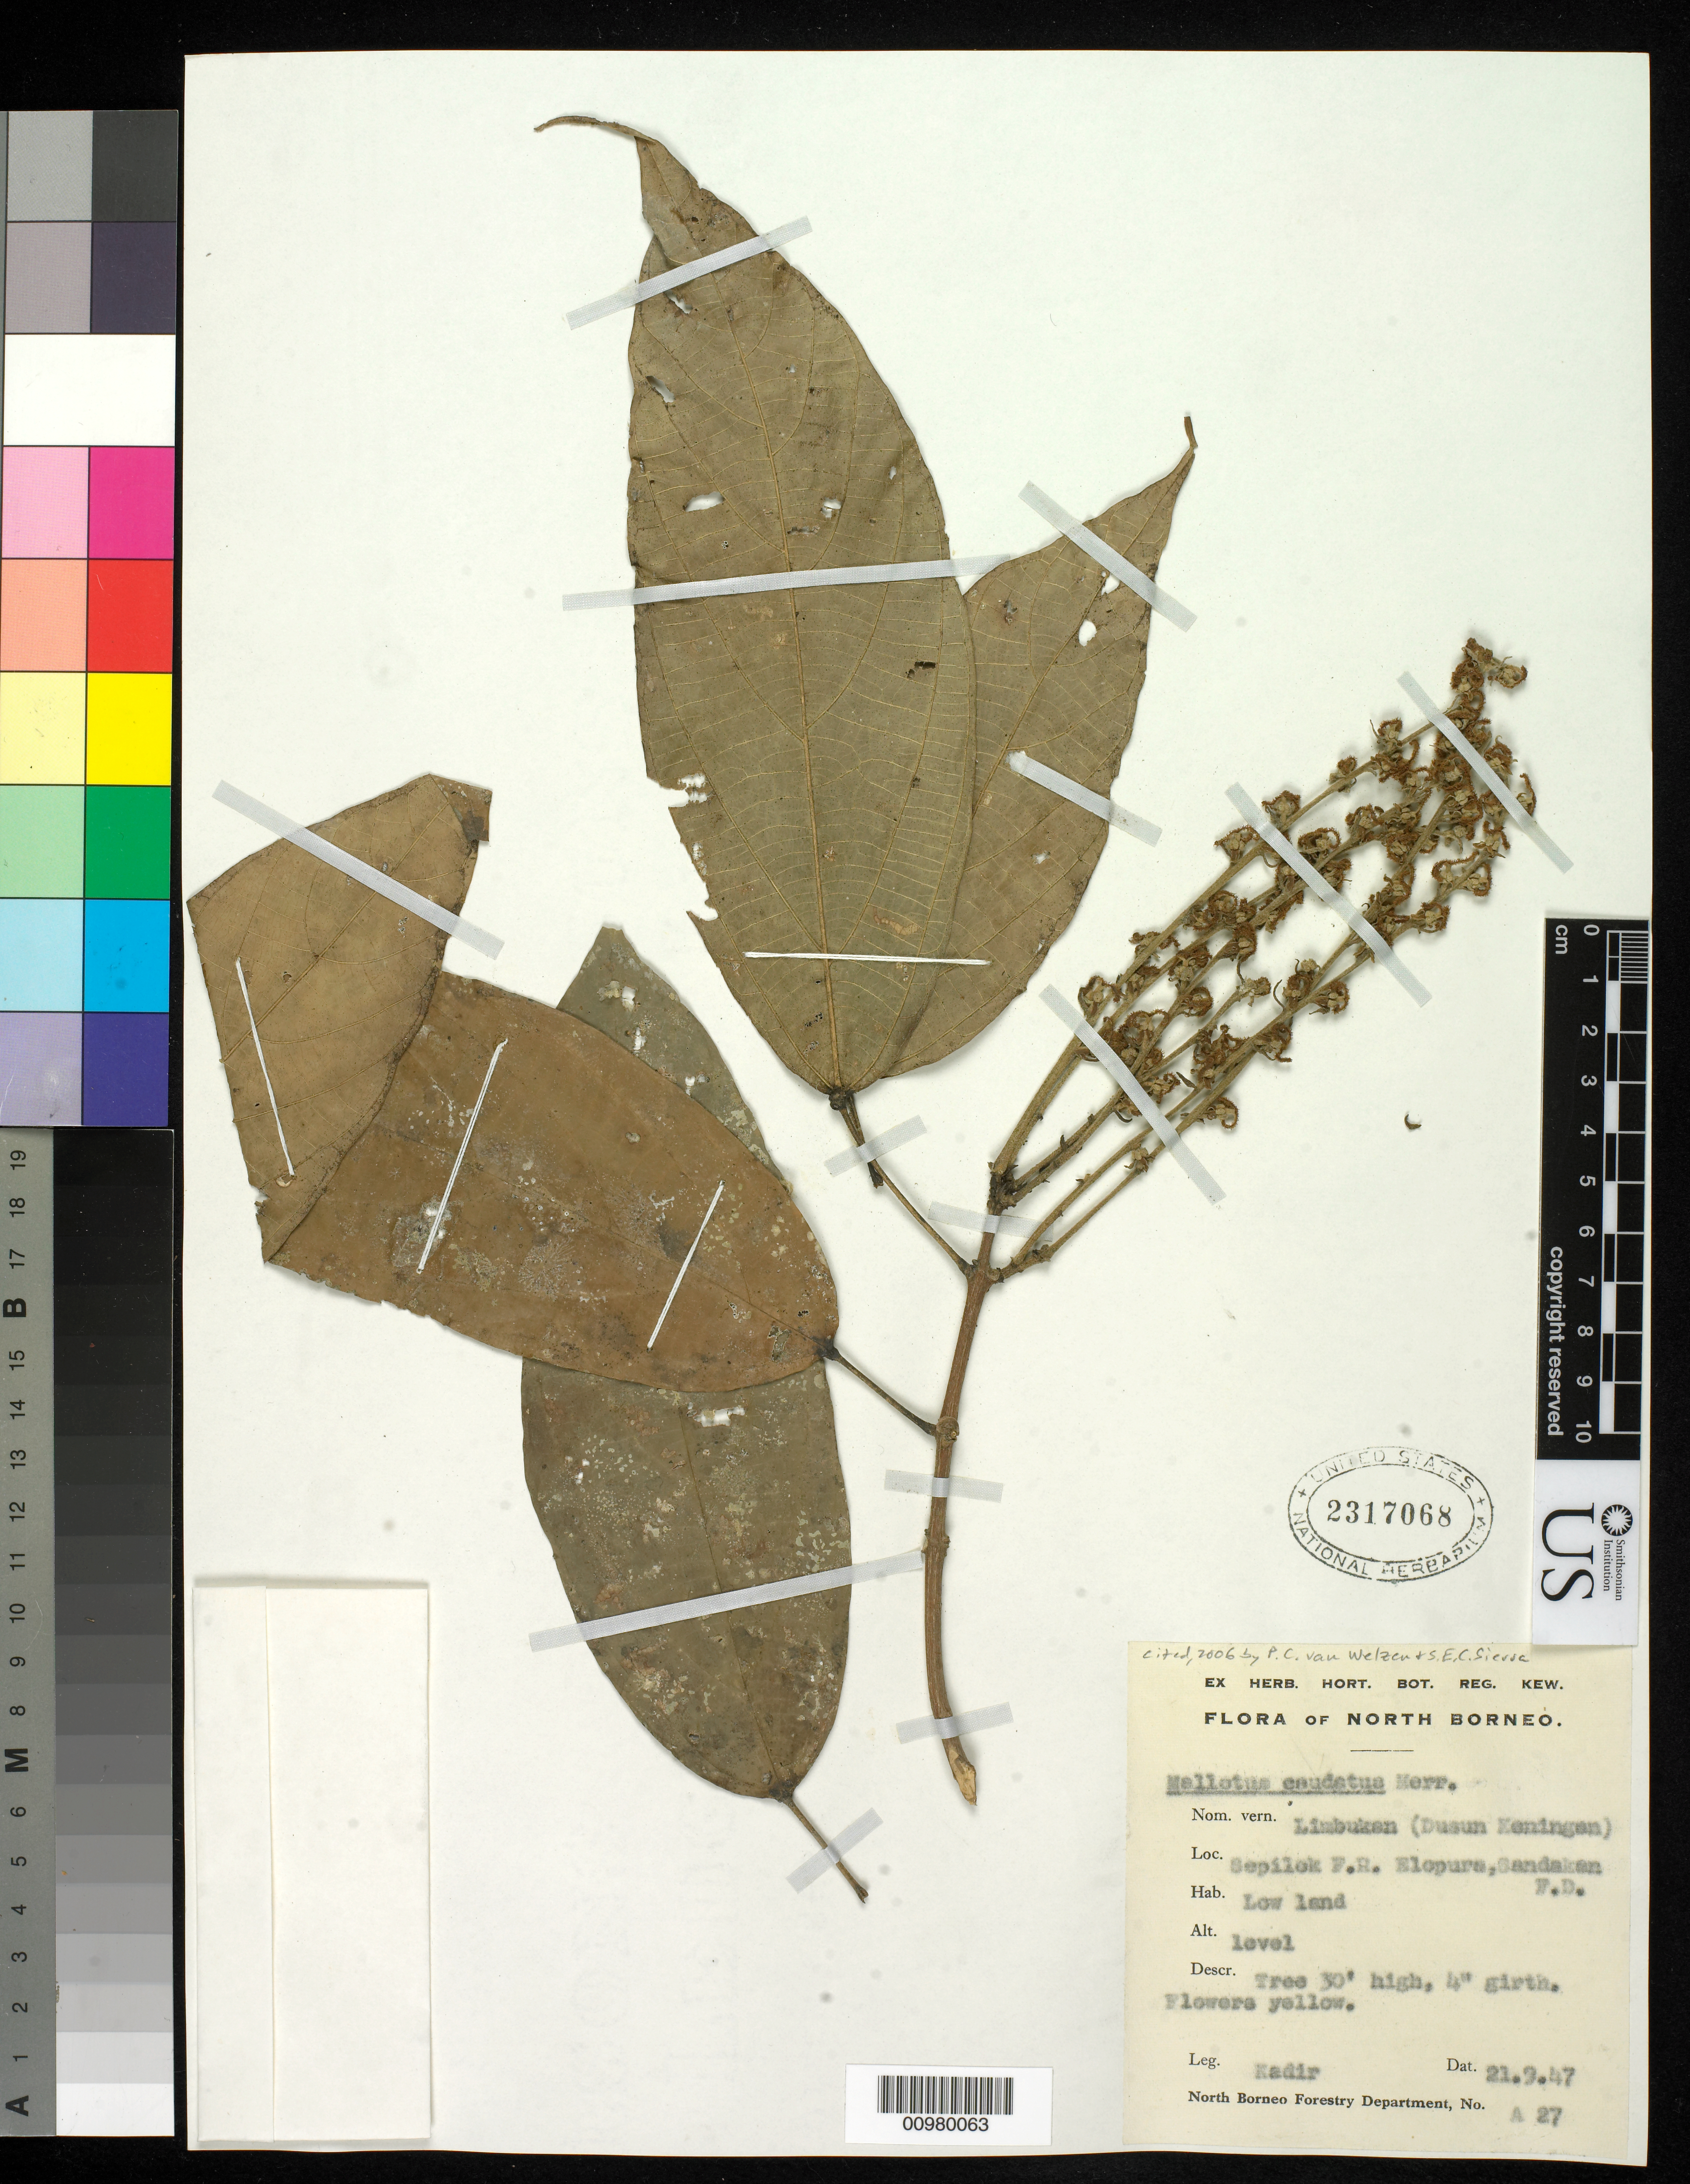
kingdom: Plantae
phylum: Tracheophyta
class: Magnoliopsida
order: Malpighiales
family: Euphorbiaceae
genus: Mallotus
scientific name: Mallotus caudatus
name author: Merr.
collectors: Kadir Bin Abdul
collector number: A 27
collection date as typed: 21 Sep 1947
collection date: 1947-09-21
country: Malaysia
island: Borneo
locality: Sepilok F.R. Elopure, Sandaken F.D.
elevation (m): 0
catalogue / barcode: US 2317068